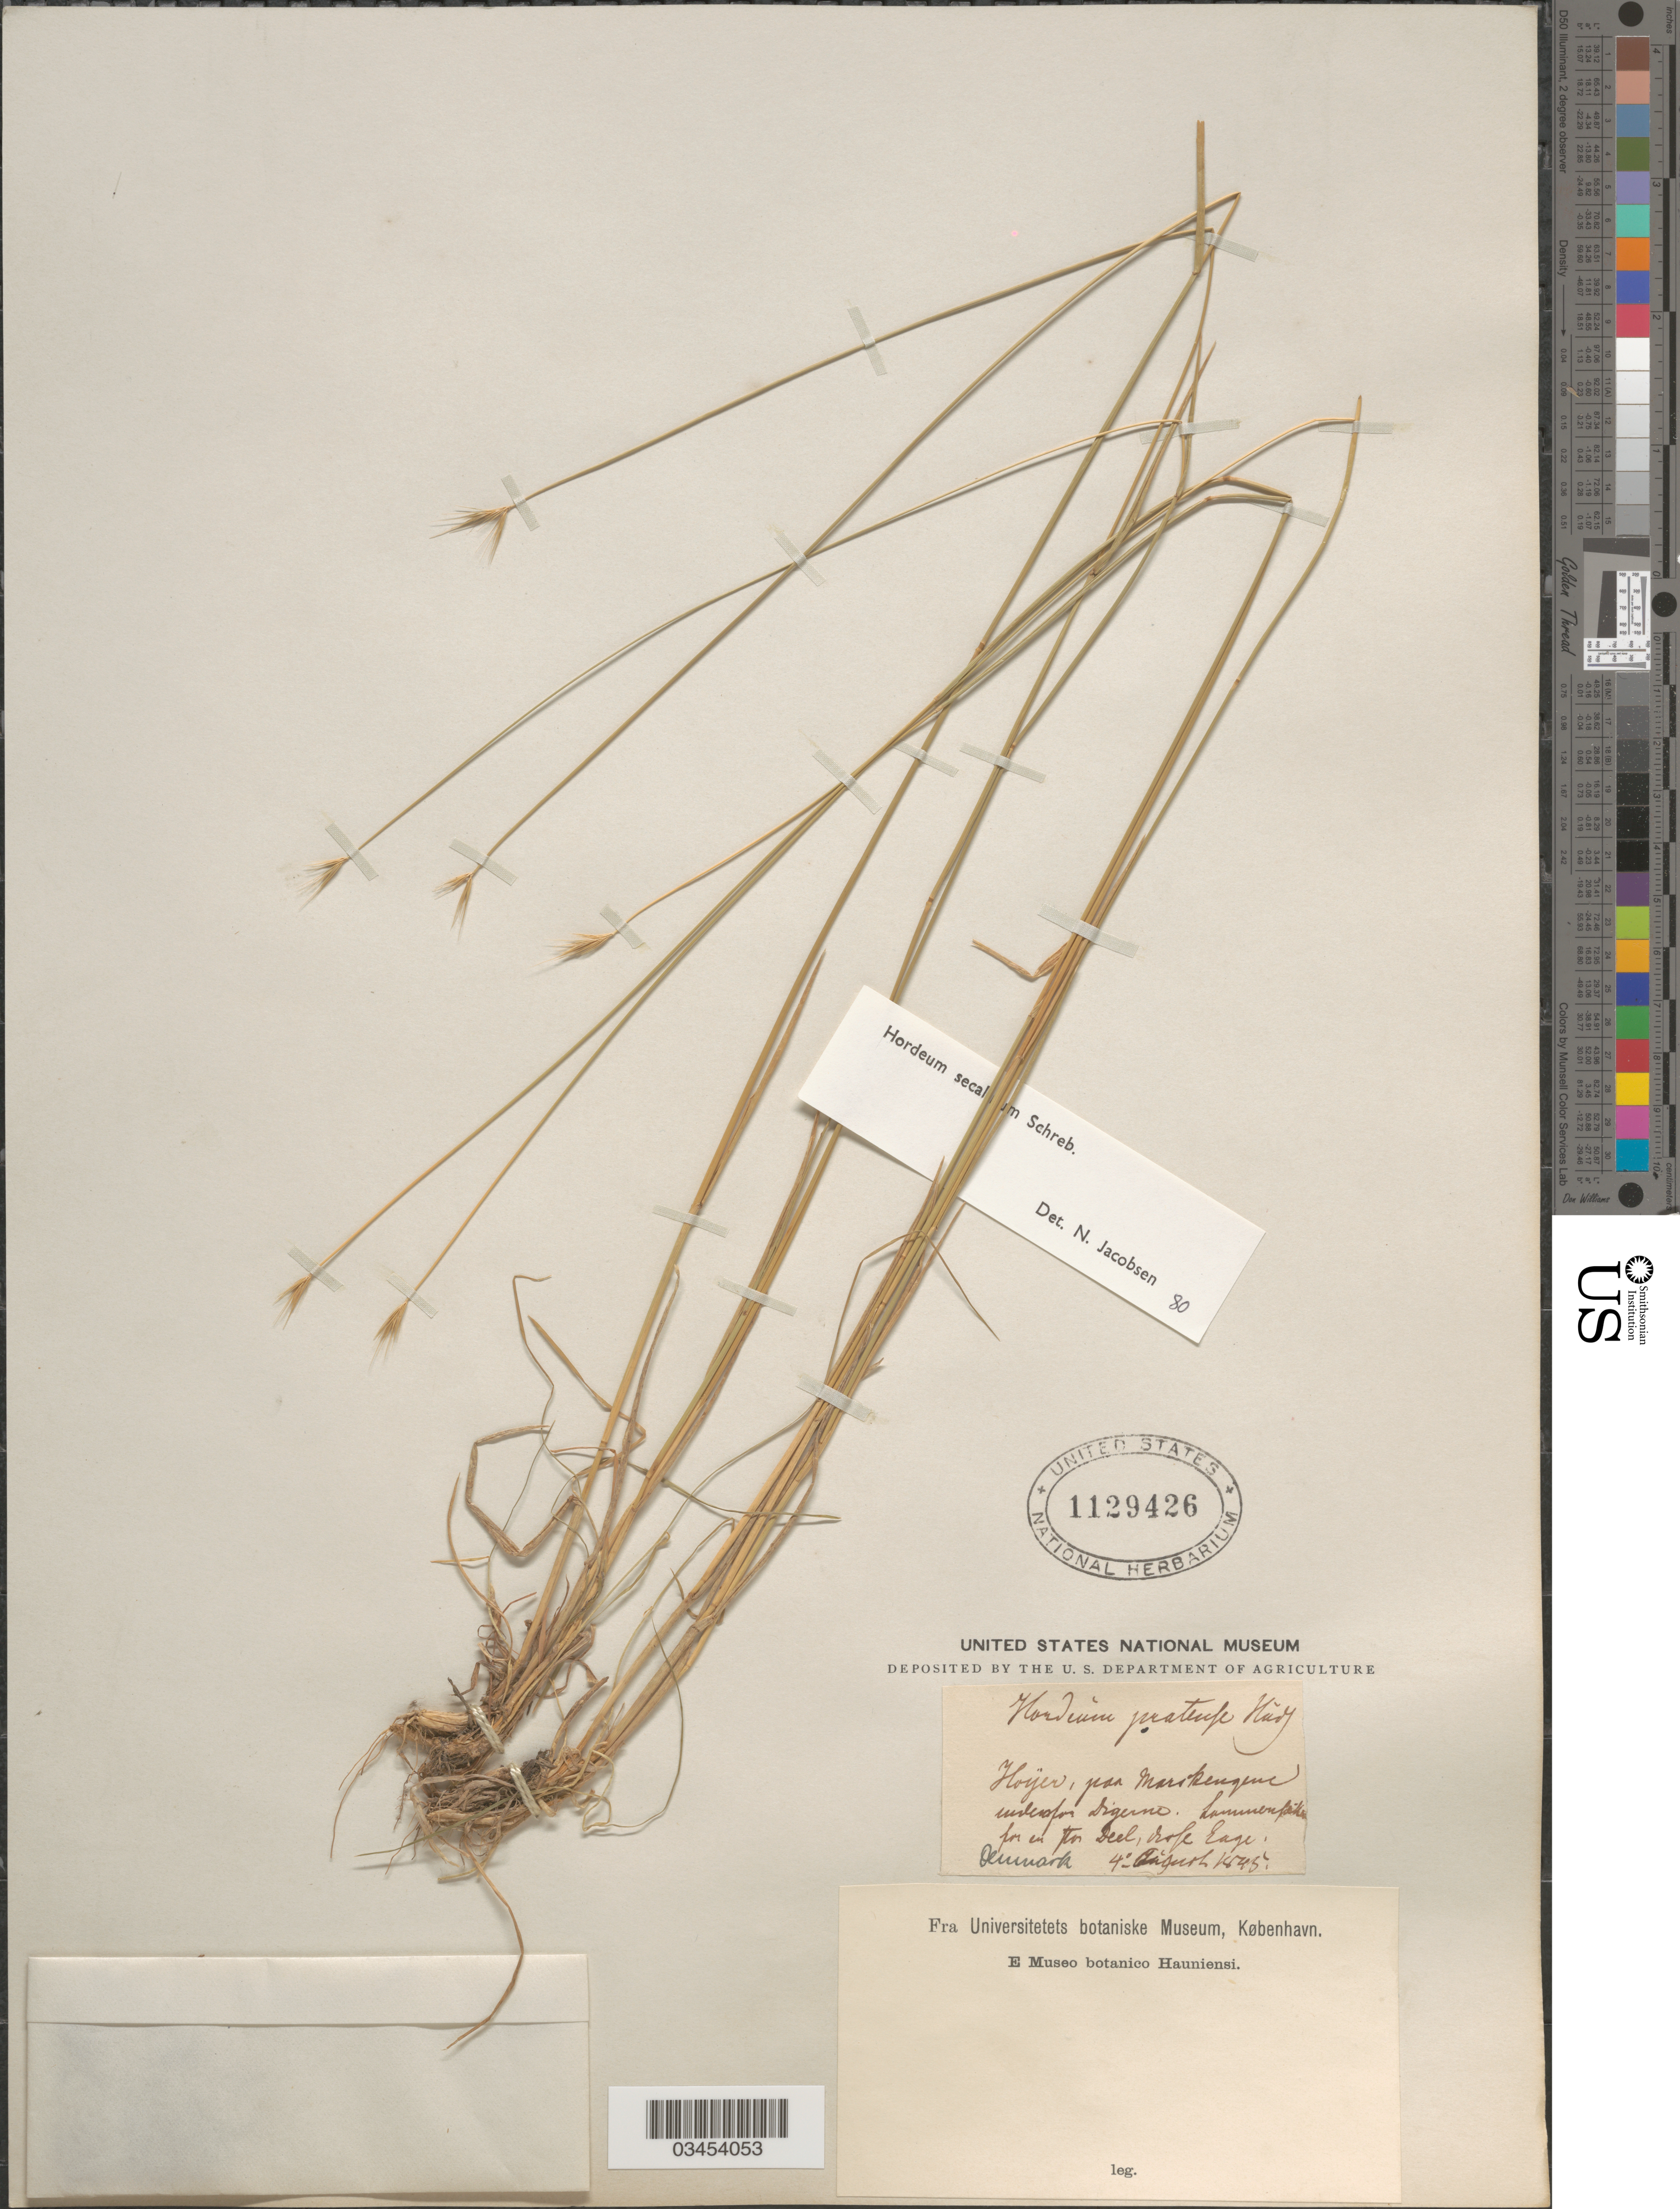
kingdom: Plantae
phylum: Tracheophyta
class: Liliopsida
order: Poales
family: Poaceae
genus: Hordeum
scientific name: Hordeum secalinum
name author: Schreb.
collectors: ex Mus. Bot. Hauniense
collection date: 1895-08-04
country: Denmark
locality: Hoyer, pan Marikengene undenfor Digerno. Lammerfaike por en pos Deel, prope Eage.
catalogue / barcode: US 1129426